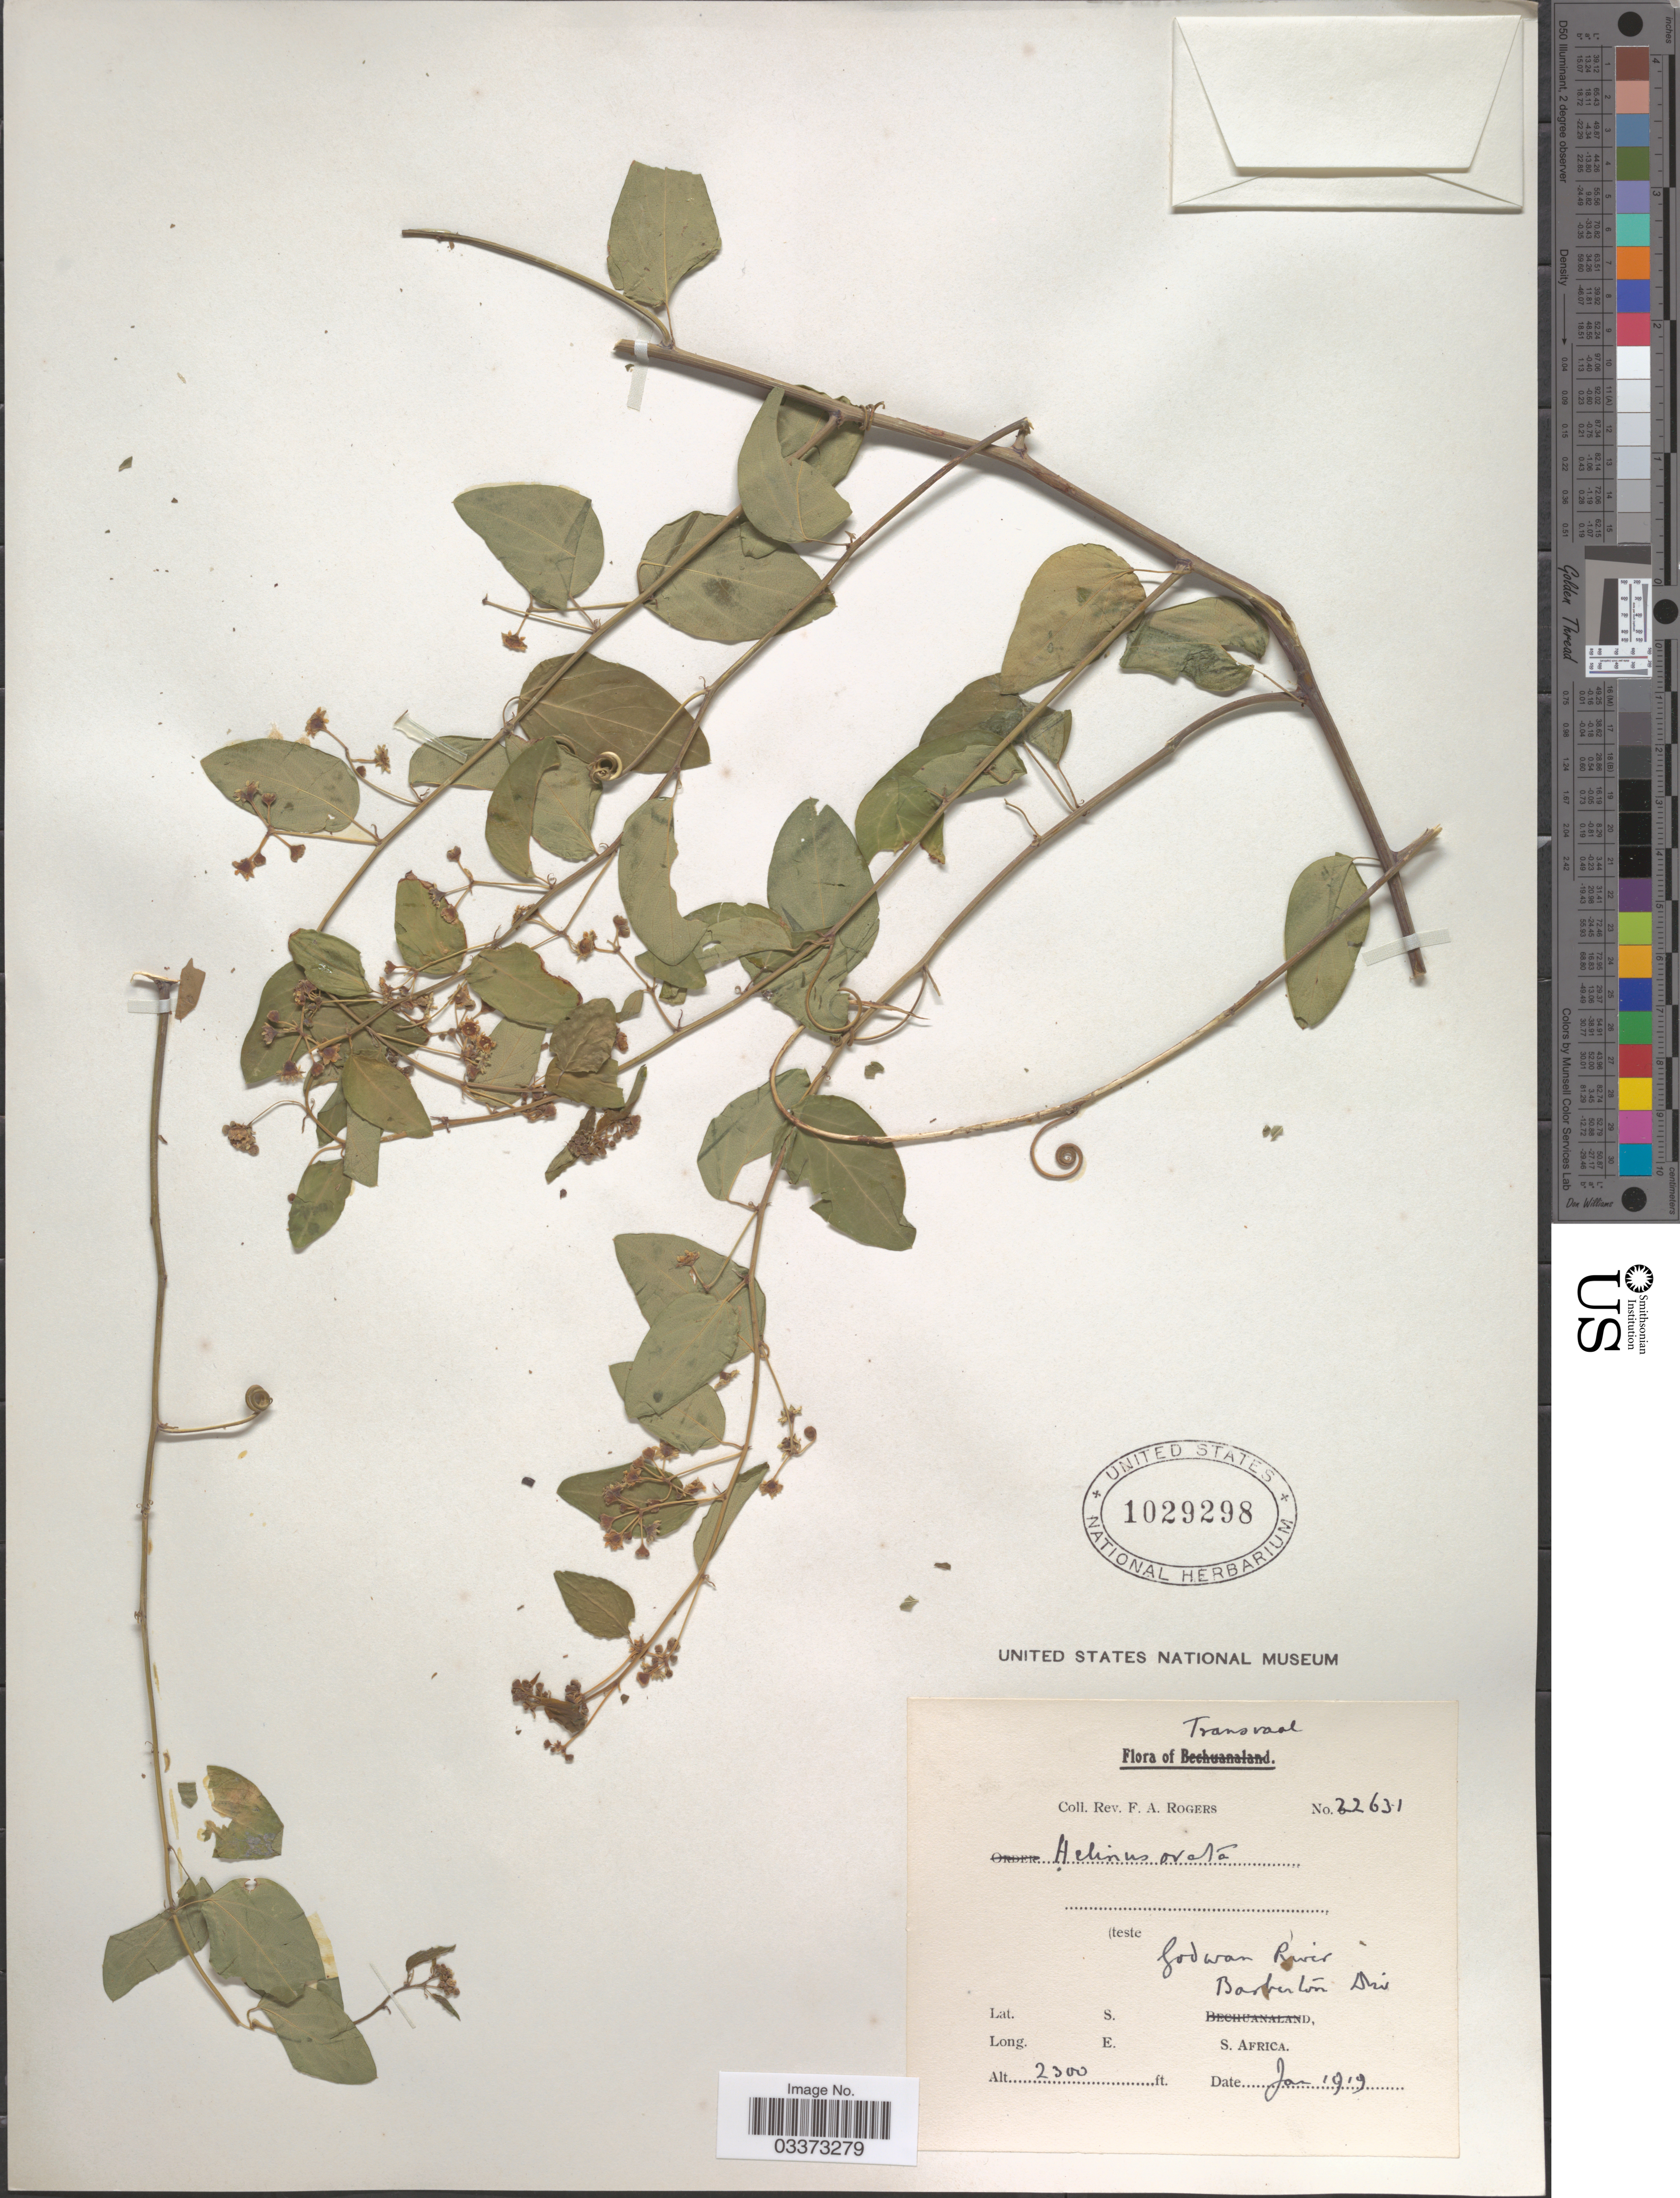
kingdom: Plantae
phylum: Tracheophyta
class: Magnoliopsida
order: Rosales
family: Rhamnaceae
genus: Helinus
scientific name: Helinus ovatus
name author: E. Mey. ex Sond.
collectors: F. A. Rogers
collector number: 22631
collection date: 1919-01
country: South Africa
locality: Transvaal. Godwan River Barberton Div. S. Africa.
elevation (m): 701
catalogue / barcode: US 1029298